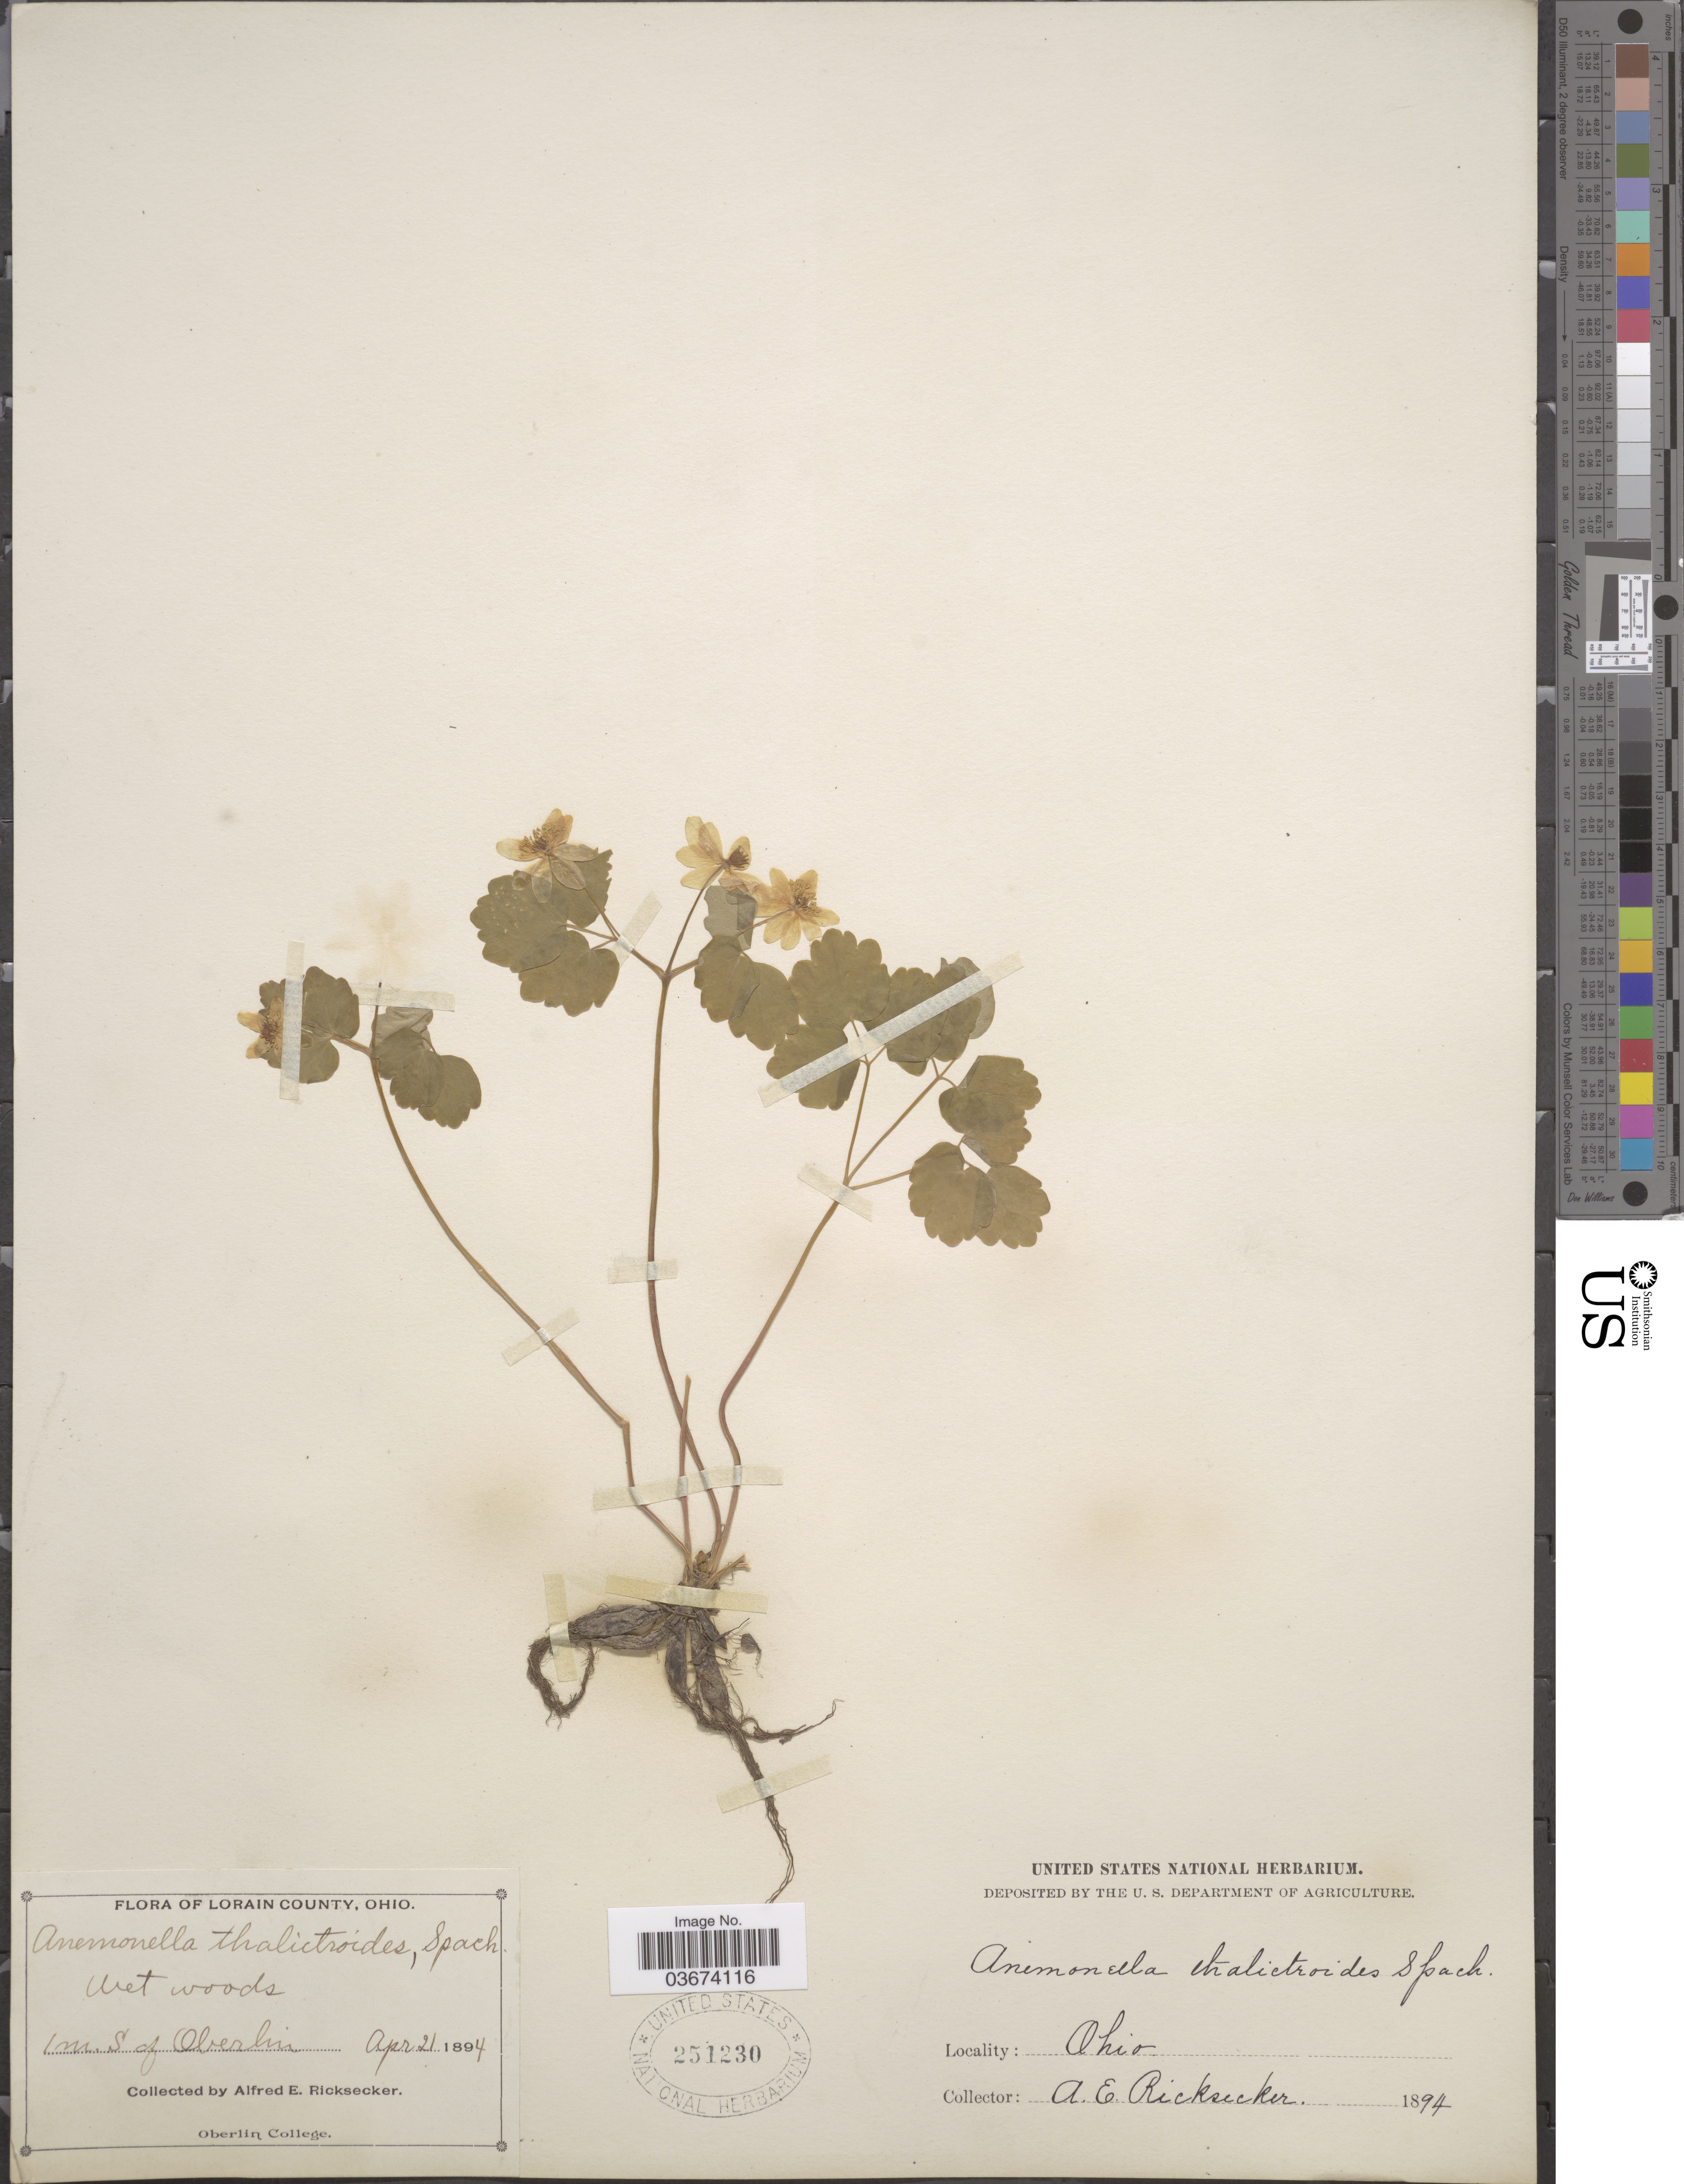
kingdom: Plantae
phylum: Tracheophyta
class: Magnoliopsida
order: Ranunculales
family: Ranunculaceae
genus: Thalictrum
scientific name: Thalictrum thalictroides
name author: (L.) A.J. Eames & B. Boivin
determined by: Strong, M. T., (US), Smithsonian Institution - National Museum of Natural History (UNITED STATES)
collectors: A. E. Ricksecker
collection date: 1894-04-21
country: United States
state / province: Ohio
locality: Lorain County. 1m. S of Oberlin.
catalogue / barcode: US 251230